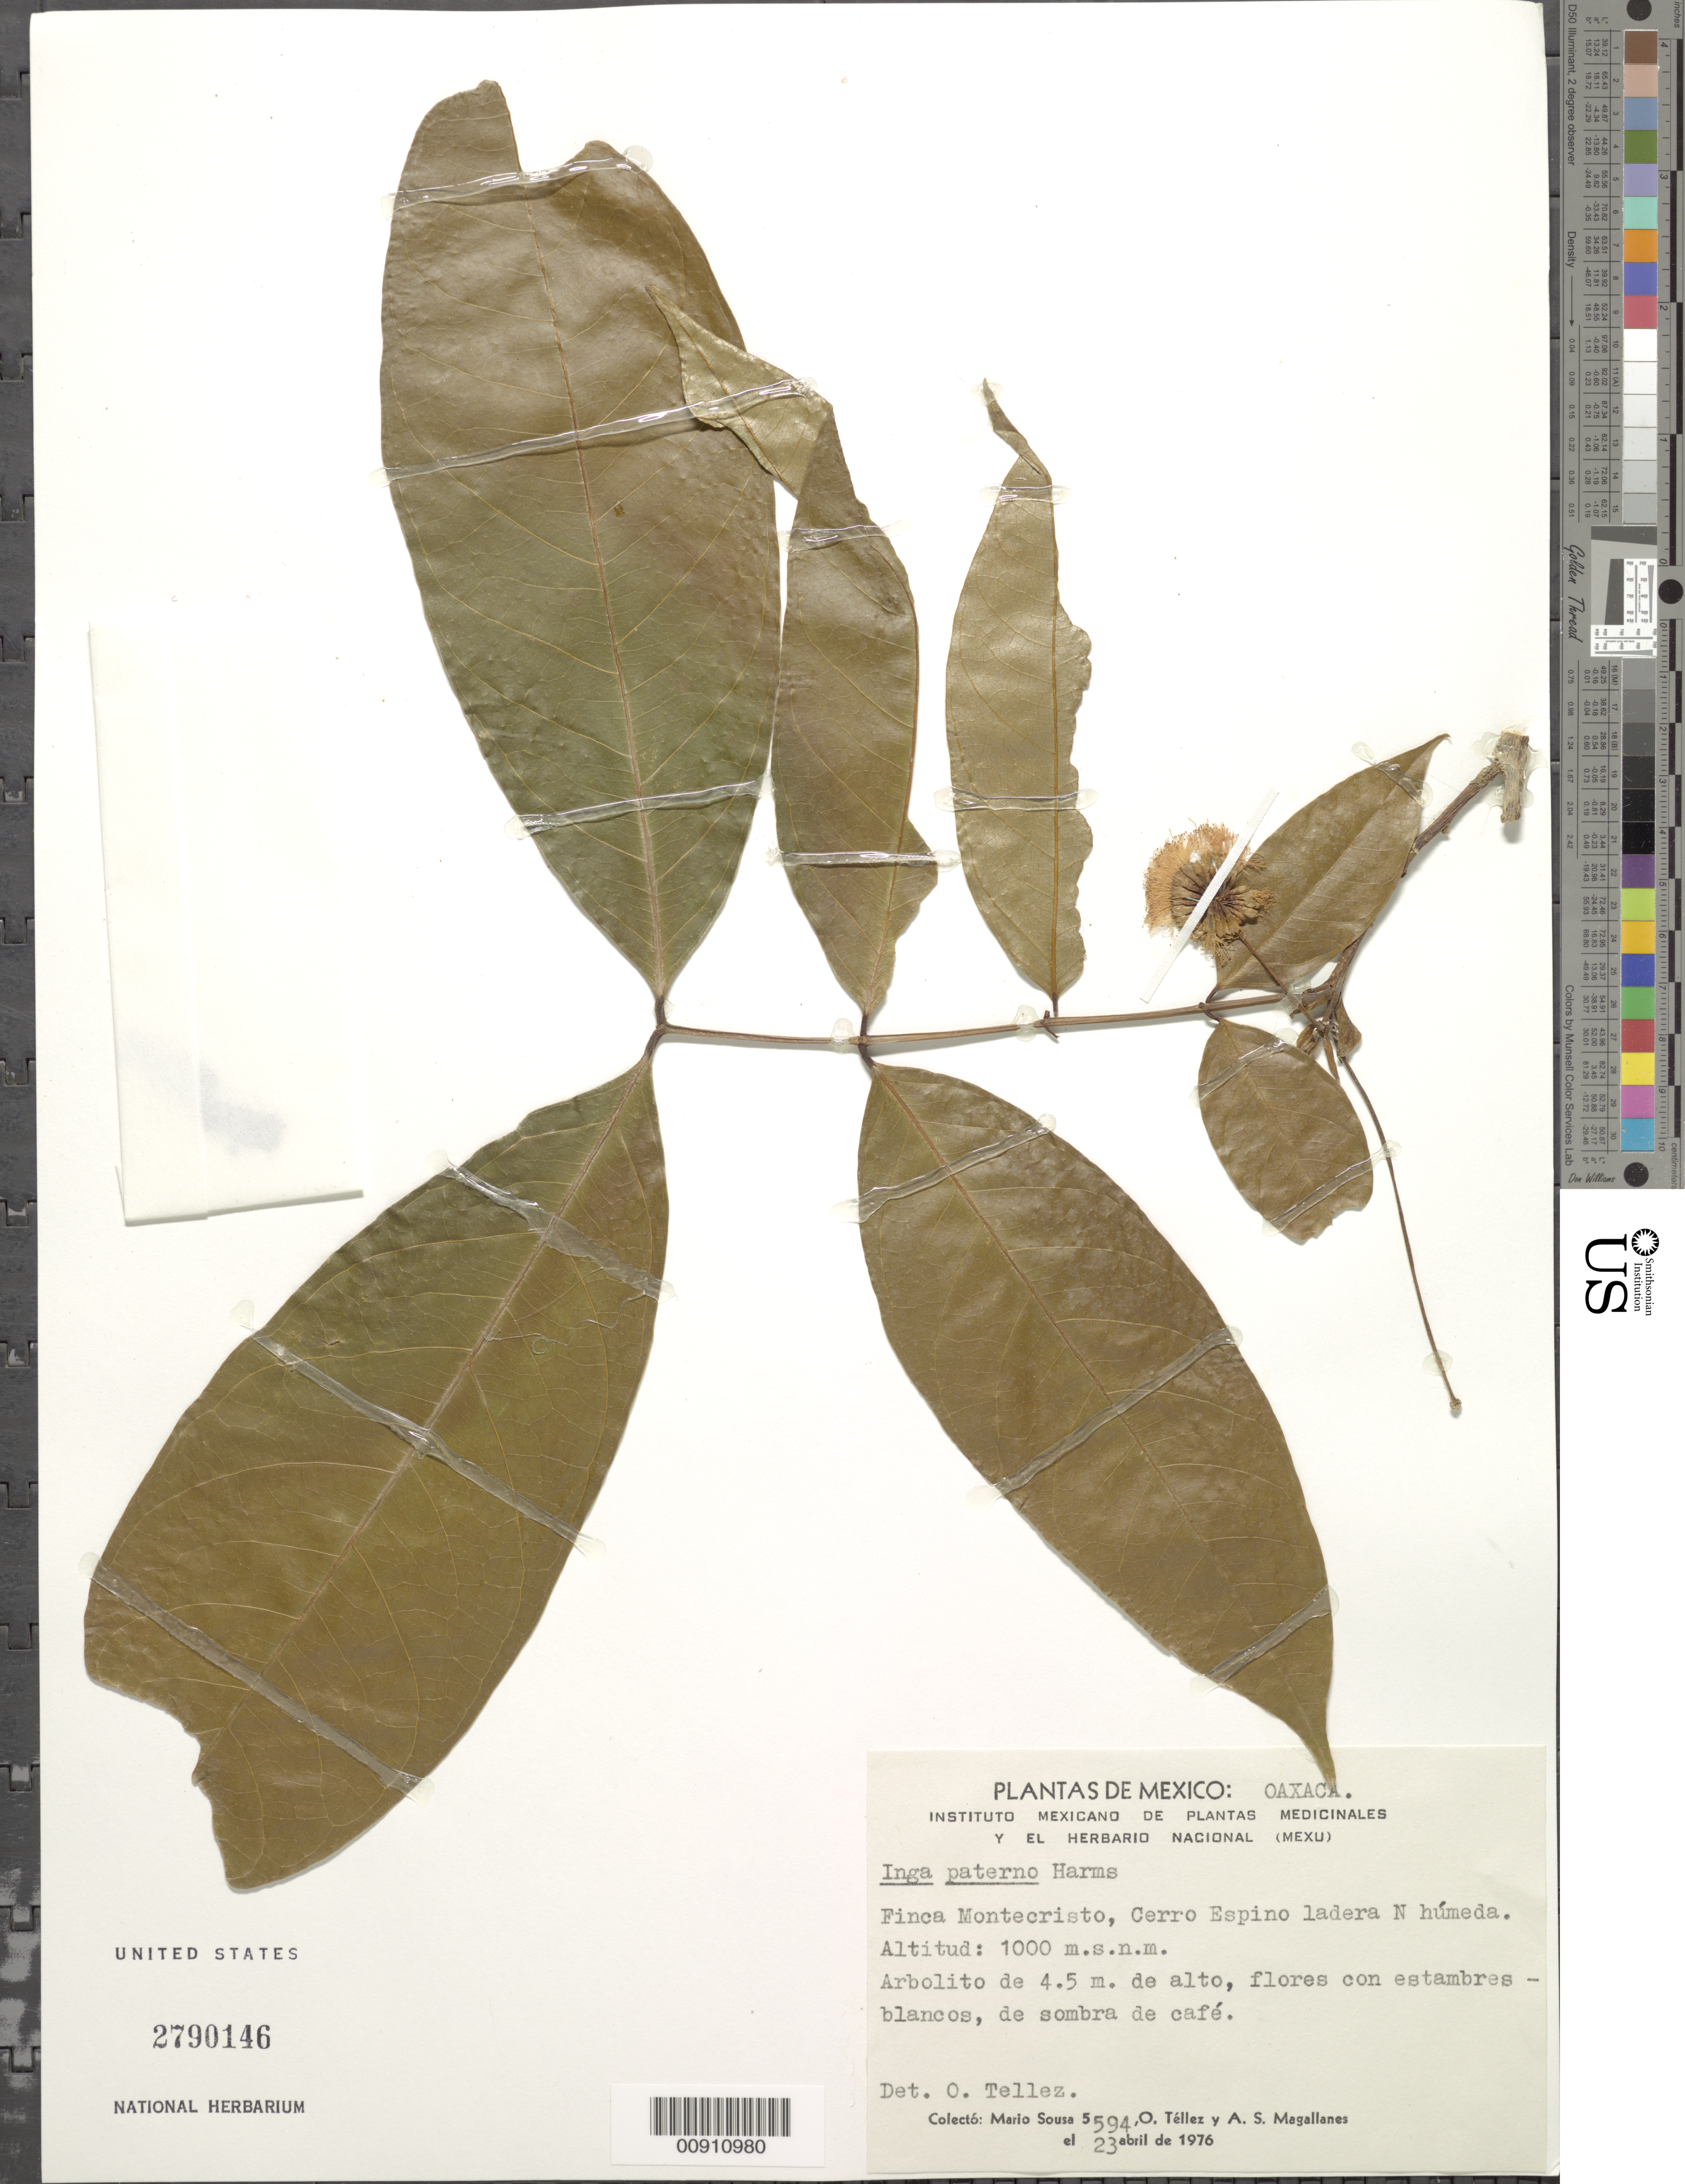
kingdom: Plantae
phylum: Tracheophyta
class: Magnoliopsida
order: Fabales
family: Fabaceae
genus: Inga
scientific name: Inga paterno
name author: Harms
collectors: M. Sousa S., O. Téllez V. & A. Magallanes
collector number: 5594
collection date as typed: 23 Apr 1976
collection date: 1976-04-23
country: Mexico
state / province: Oaxaca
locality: Finca Montecristo, Cerro Espino, Oaxaca.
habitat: Ladera N húmeda.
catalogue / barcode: US 2790146